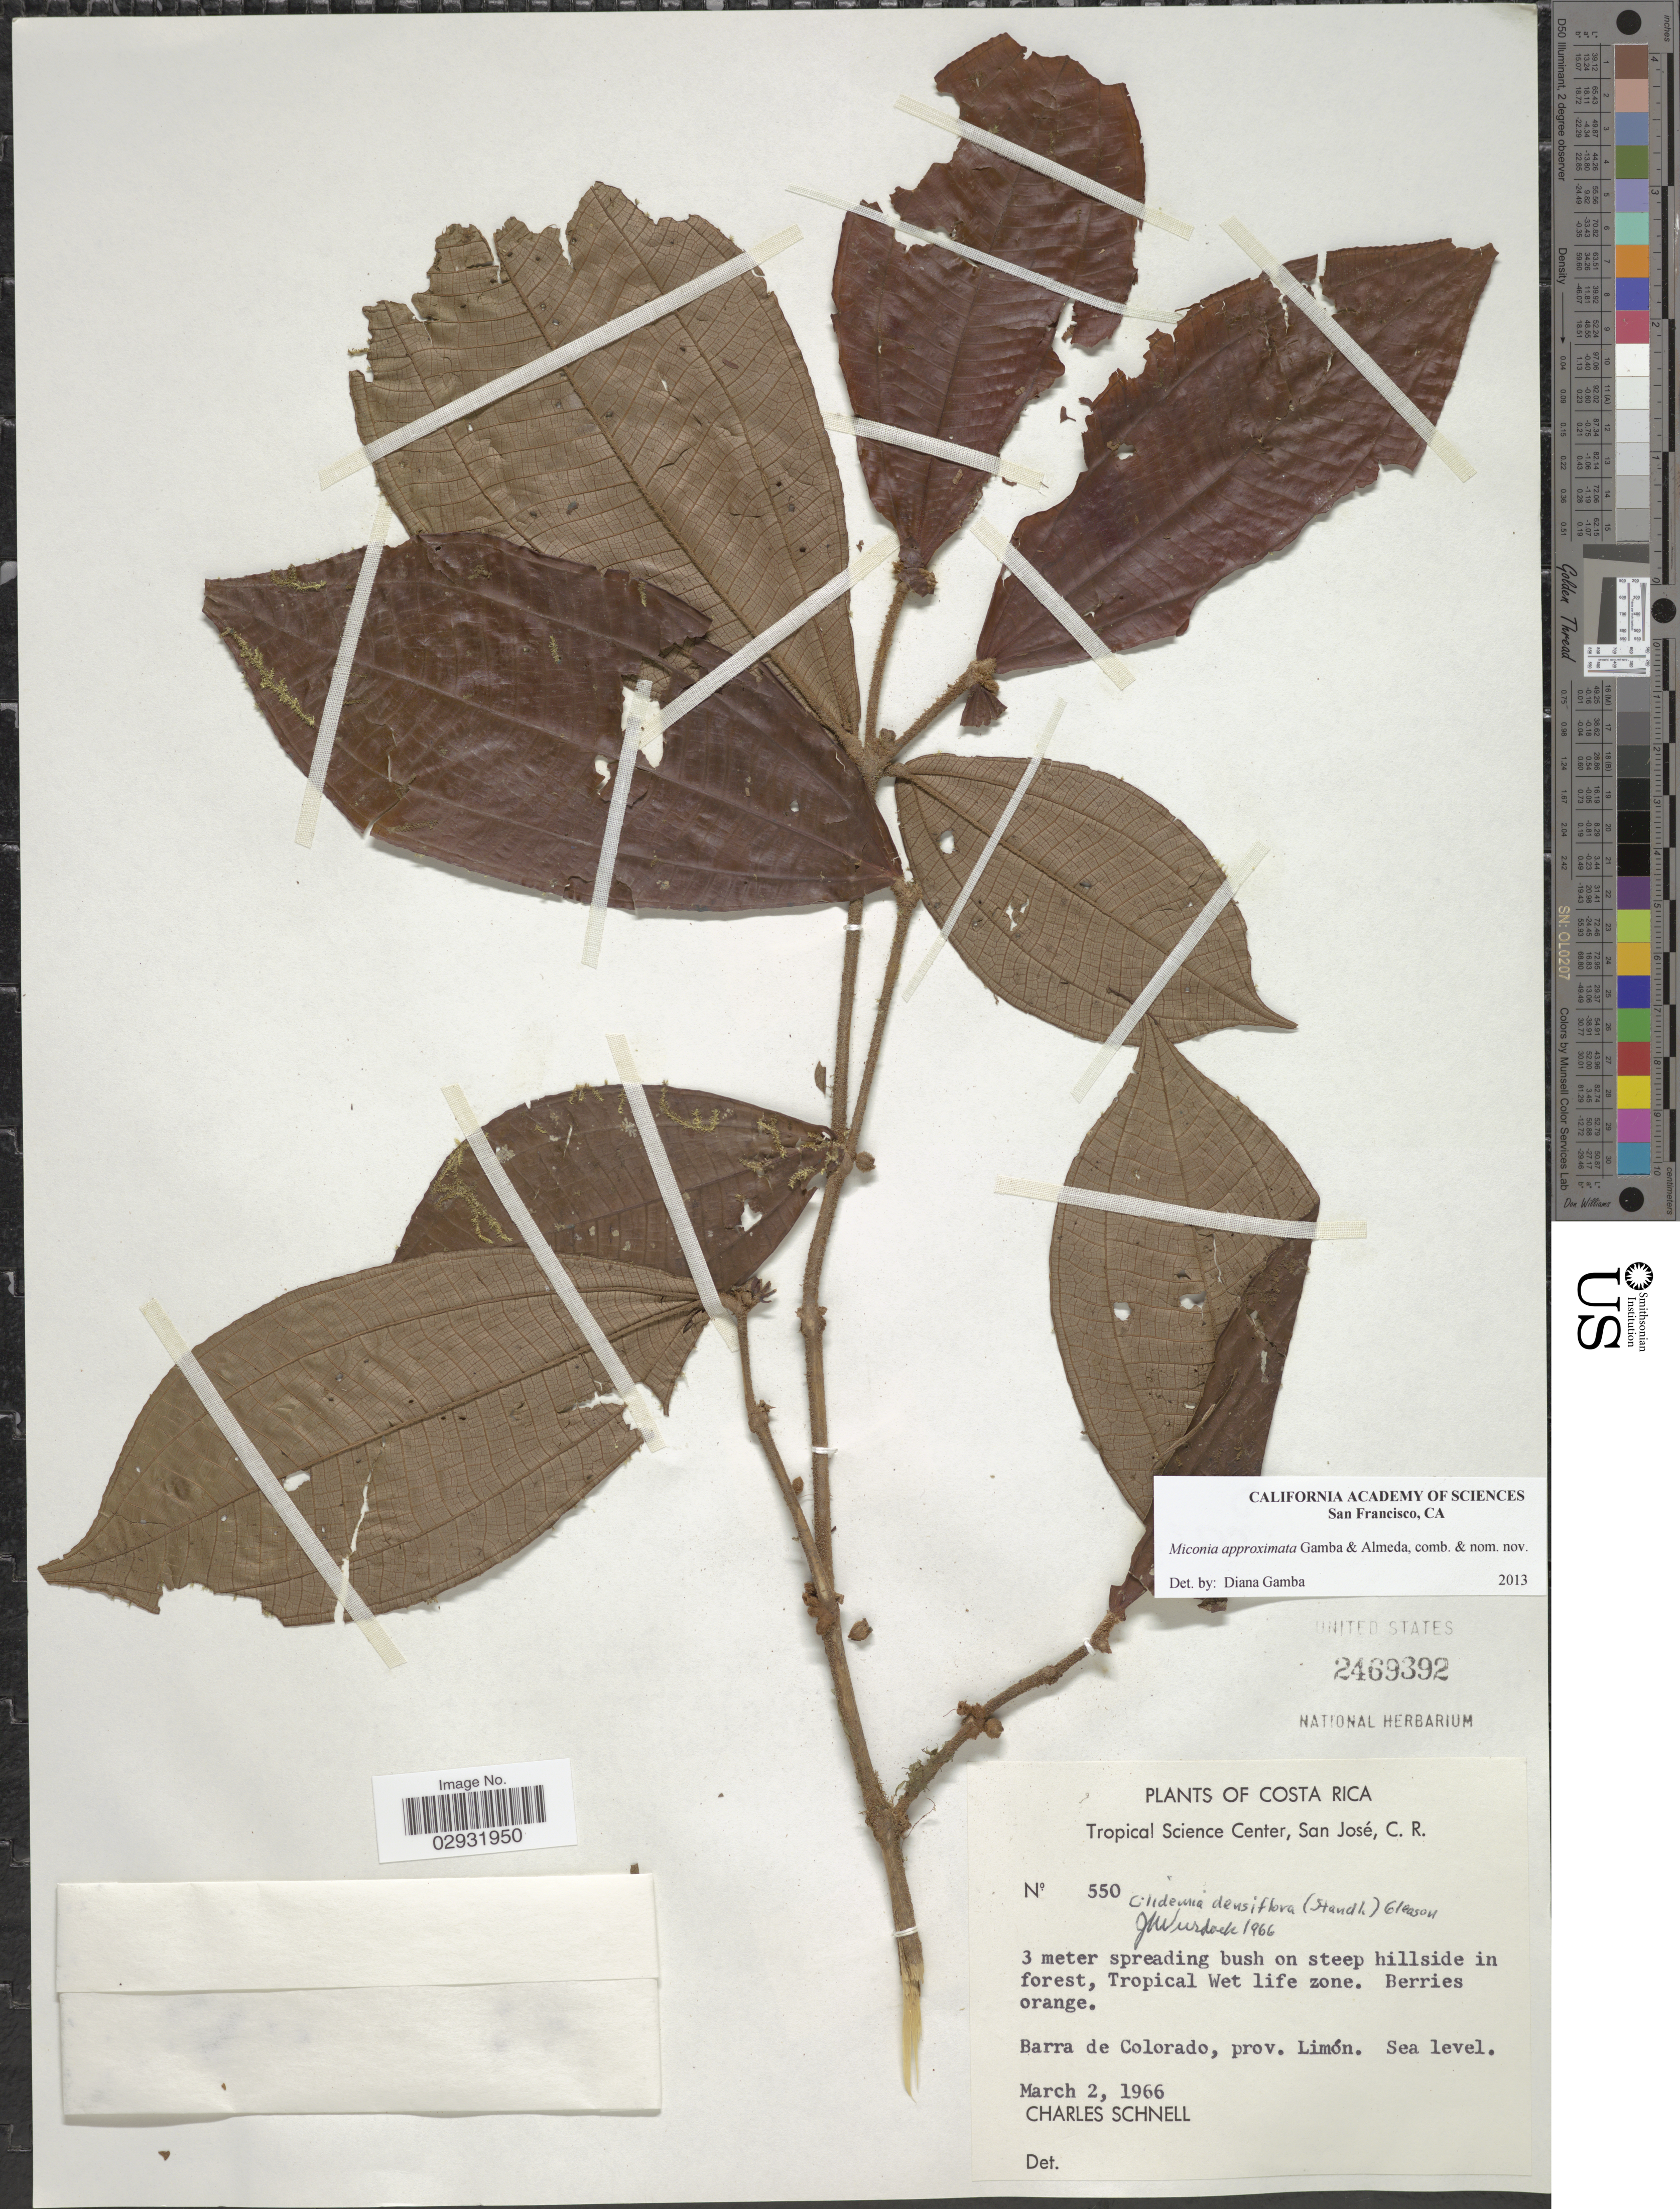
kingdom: Plantae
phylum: Tracheophyta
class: Magnoliopsida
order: Myrtales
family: Melastomataceae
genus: Miconia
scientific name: Miconia approximata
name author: Gamba & Almeda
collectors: C. Schnell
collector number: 550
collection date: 1966-03-02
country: Costa Rica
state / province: Limón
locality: Barra de Colorado, prov. Limón.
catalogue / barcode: US 2469392